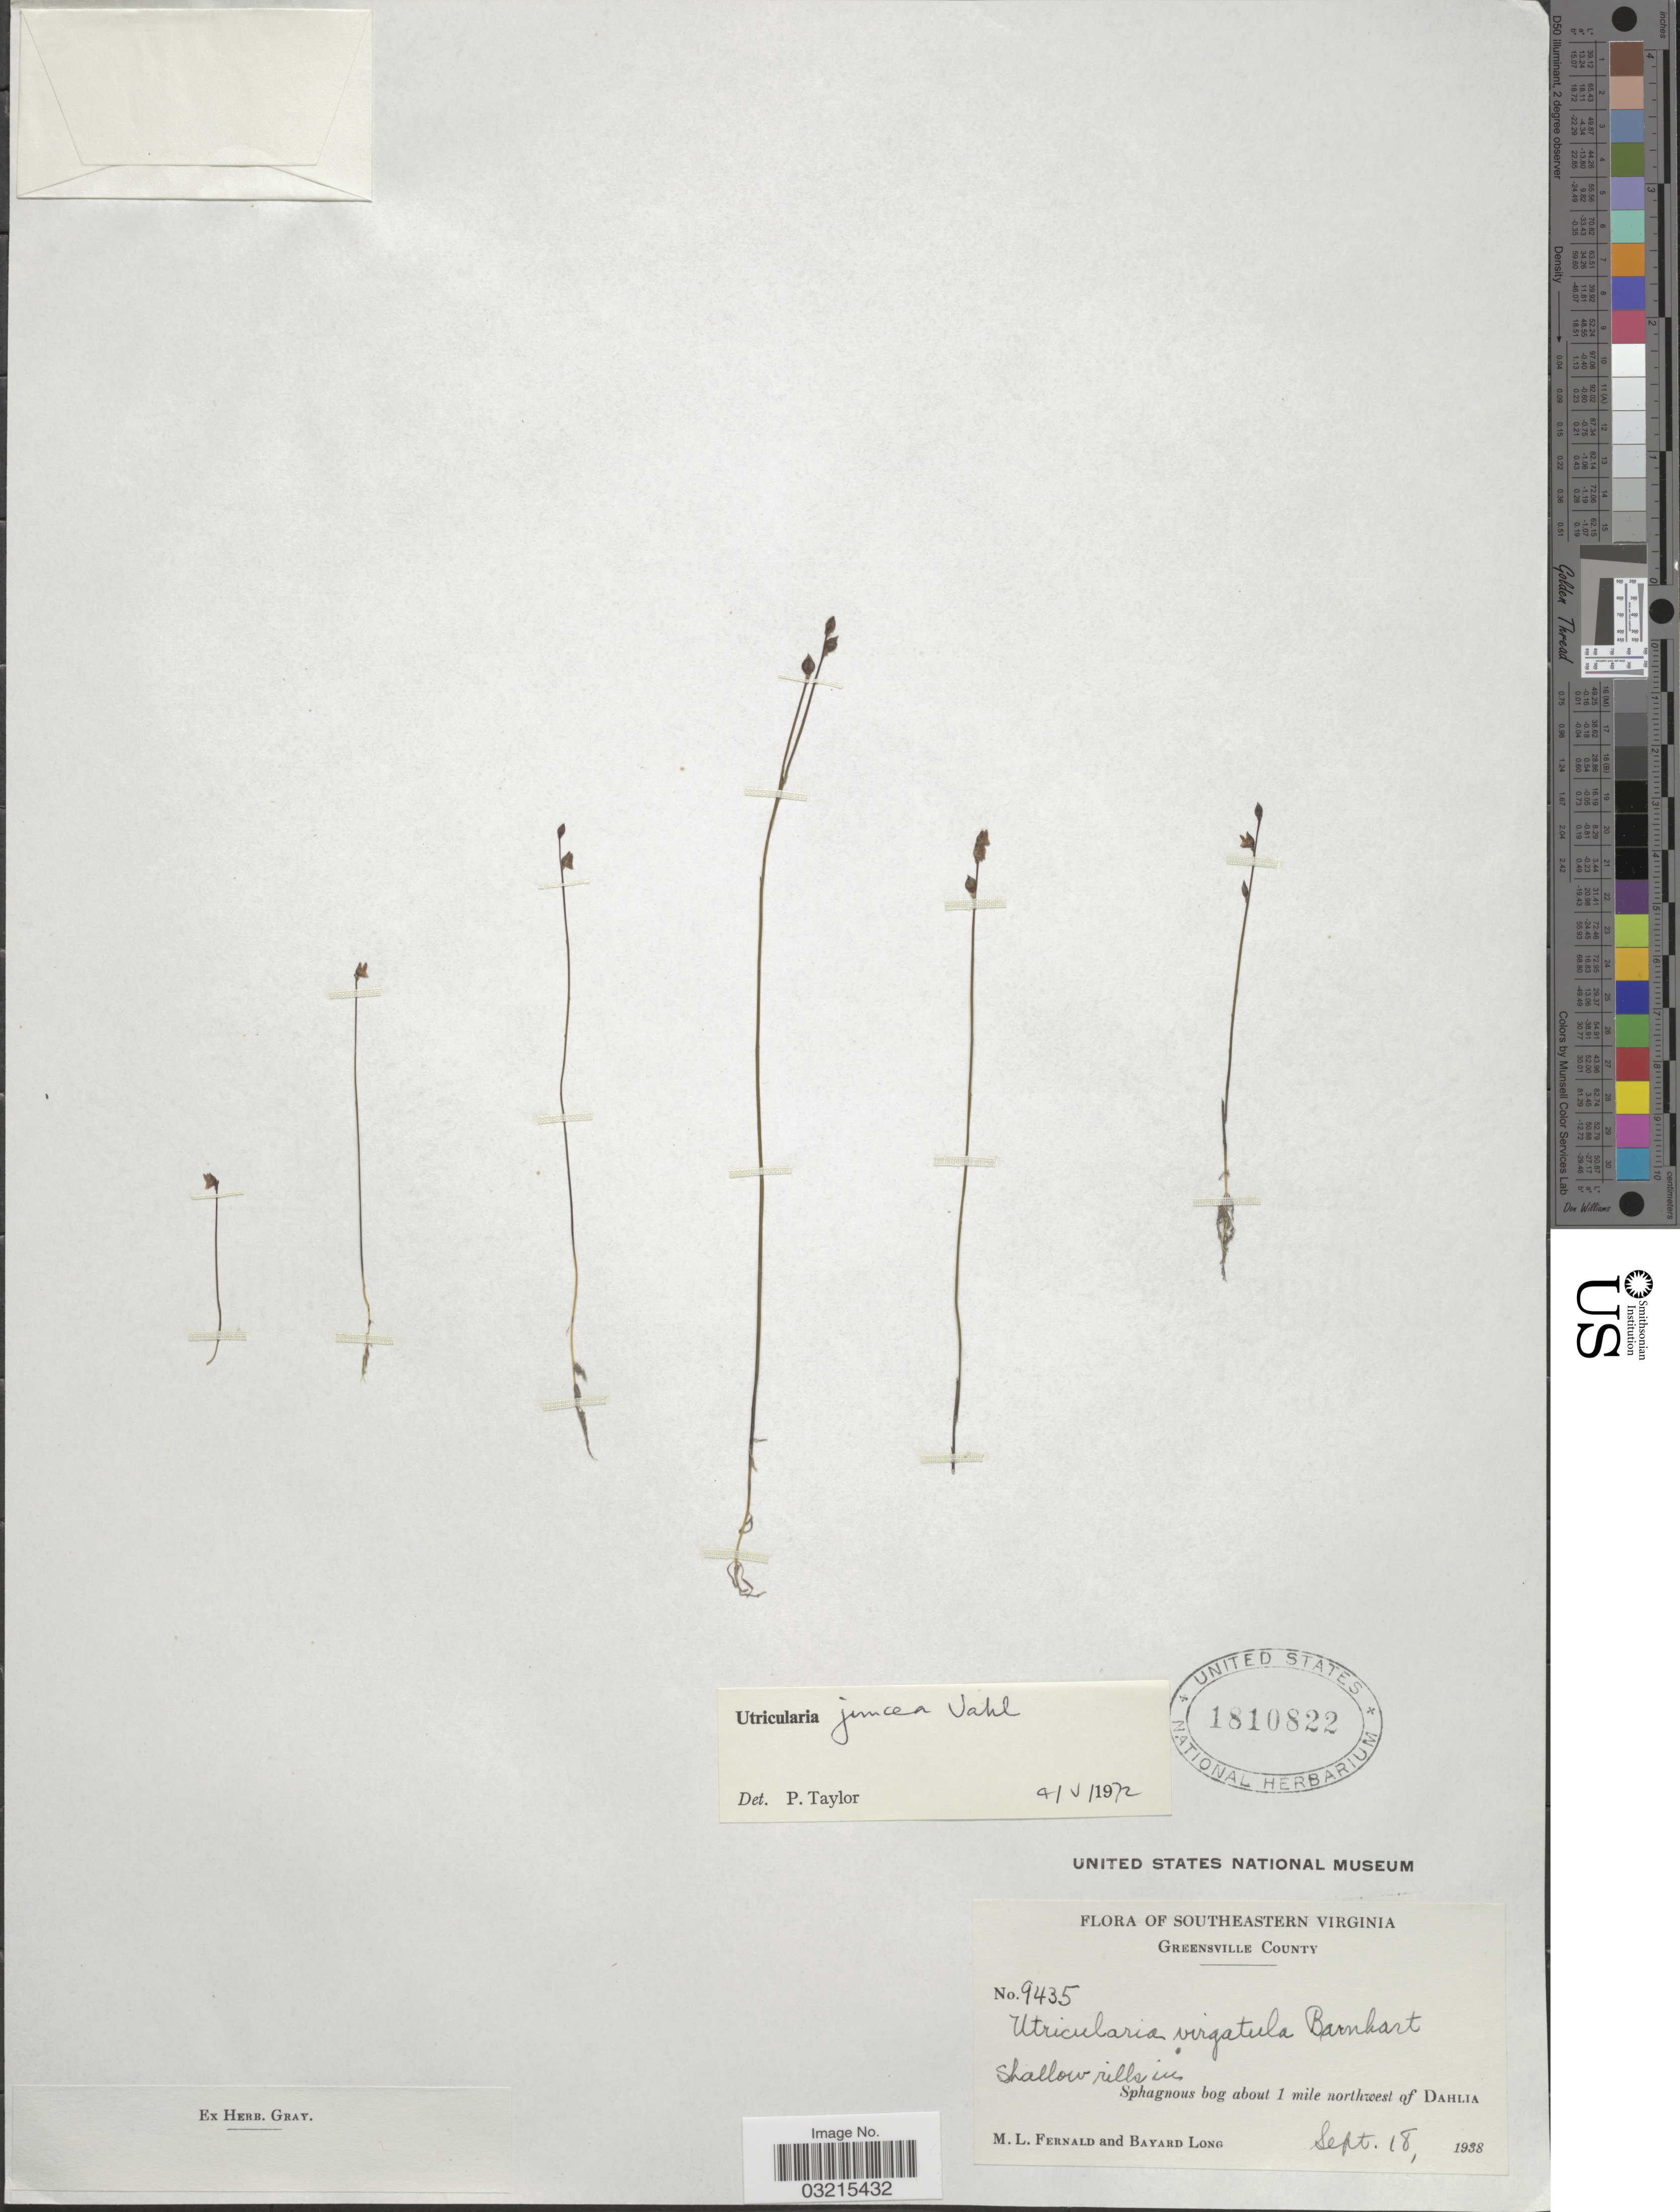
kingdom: Plantae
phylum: Tracheophyta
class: Magnoliopsida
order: Lamiales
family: Lentibulariaceae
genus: Utricularia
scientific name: Utricularia juncea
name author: Vahl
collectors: M. L. Fernald & B. Long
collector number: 9435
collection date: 1938-09-18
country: United States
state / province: Virginia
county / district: Greensville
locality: Southeastern Virginia. Greensville County. Sphagnous bog about 1 mile northwest of Dhalia.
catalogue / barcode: US 1810822